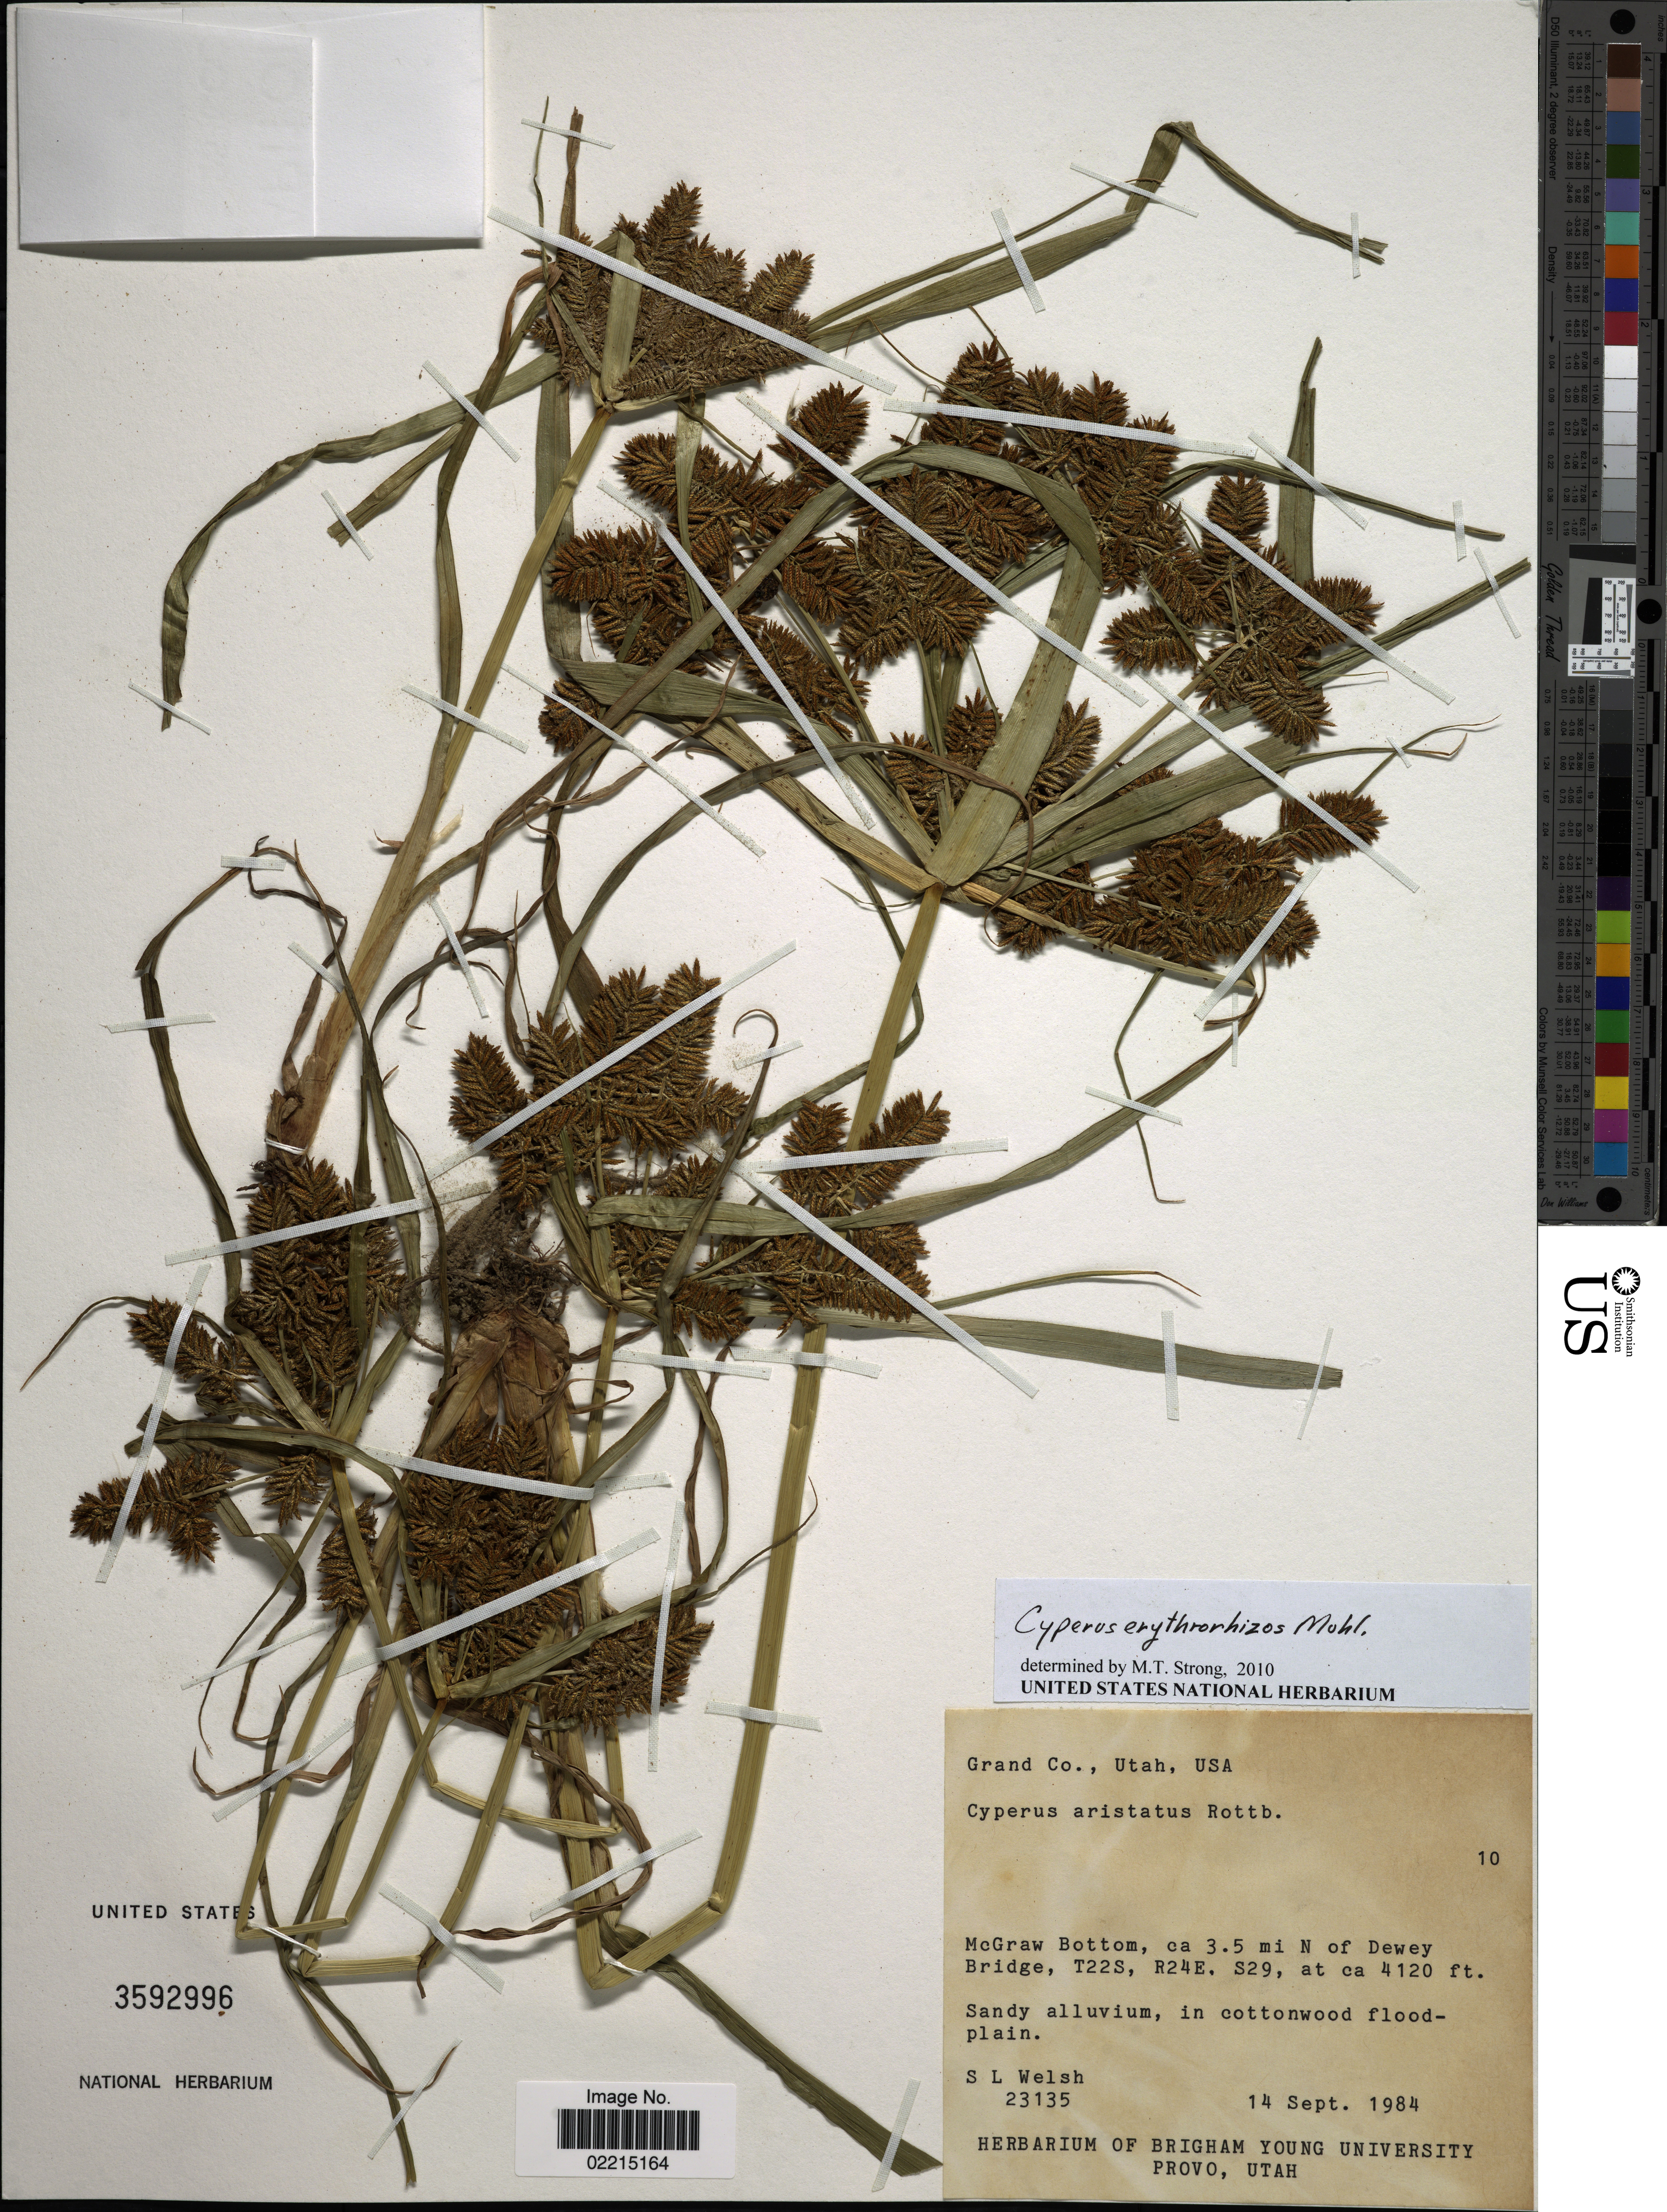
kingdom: Plantae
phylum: Tracheophyta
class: Liliopsida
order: Poales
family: Cyperaceae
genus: Cyperus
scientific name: Cyperus erythrorhizos Muhl.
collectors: S. Welsh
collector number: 23135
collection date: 1984-09-14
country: United States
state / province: Utah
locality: Grand Co. McGraw Bottom, ca 3.5 mi N of Dewey Bridge, T22S, R24E, S29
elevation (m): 1256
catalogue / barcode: US 3592996